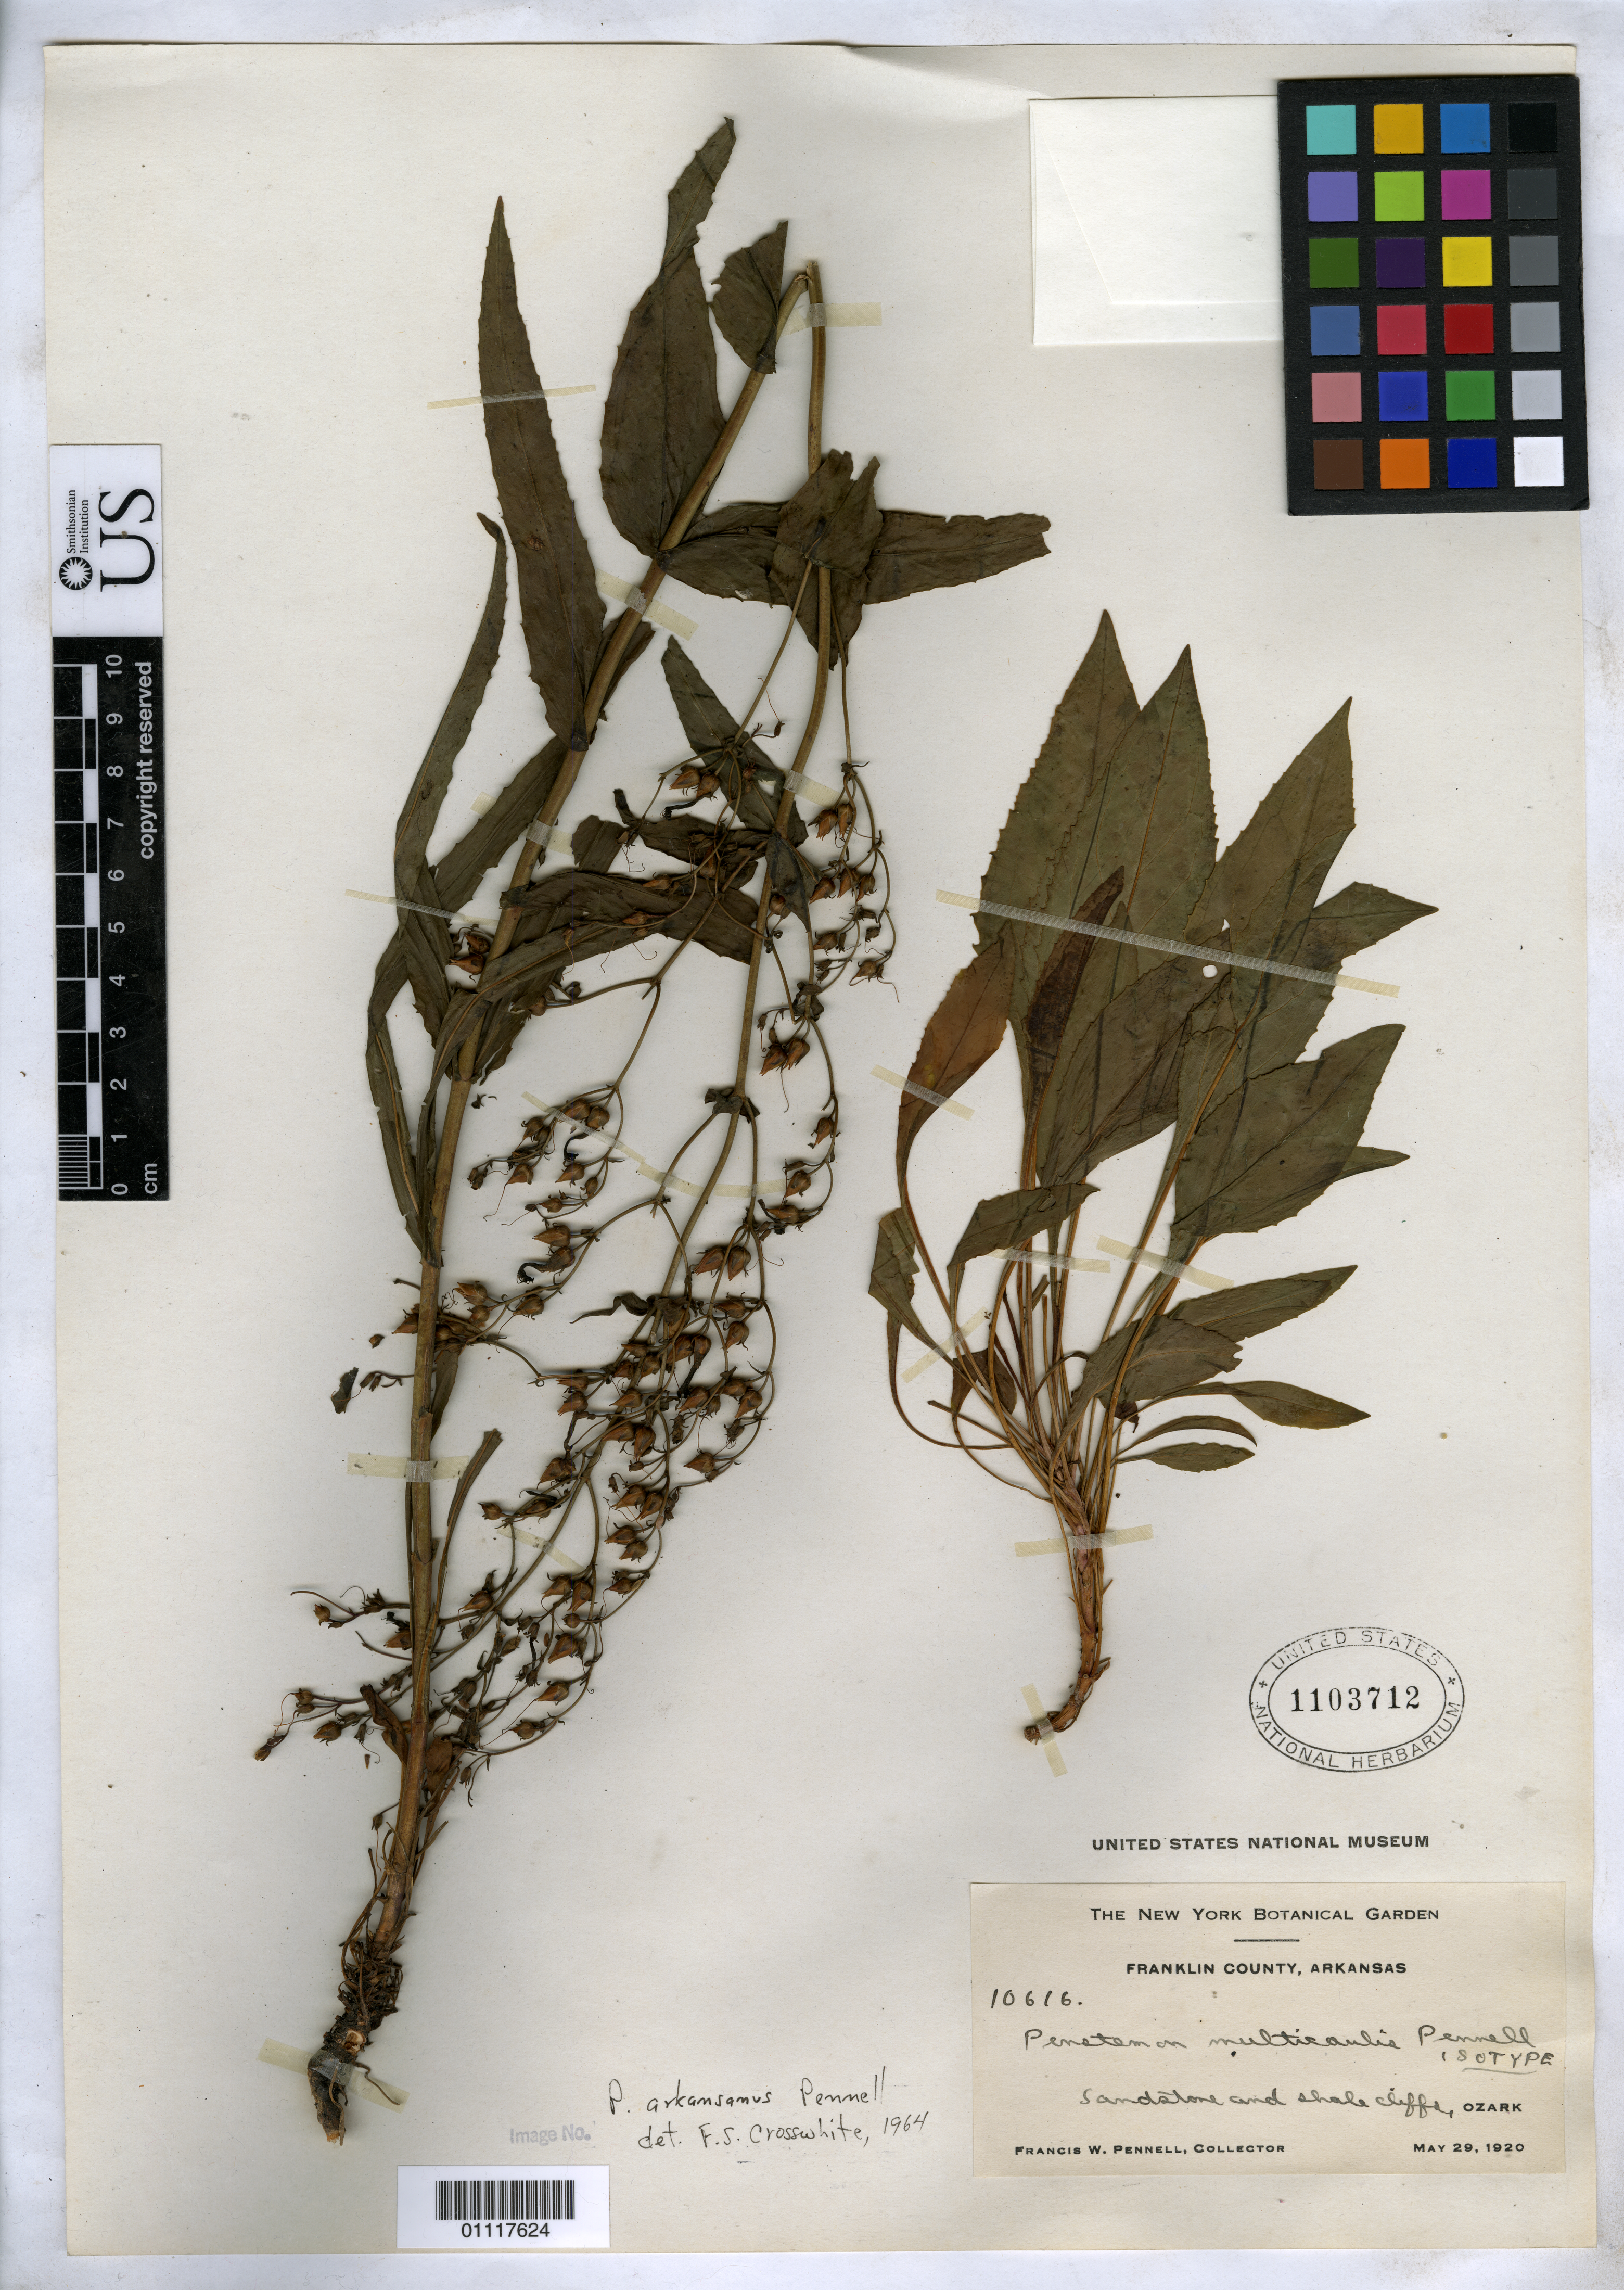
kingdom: Plantae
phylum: Tracheophyta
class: Magnoliopsida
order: Lamiales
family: Plantaginaceae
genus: Penstemon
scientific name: Penstemon multicaulis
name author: Pennell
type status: Isotype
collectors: F. W. Pennell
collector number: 10616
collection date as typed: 29 May 1920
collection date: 1920-05-29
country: United States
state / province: Arkansas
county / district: Franklin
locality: Ozark.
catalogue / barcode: US 1103712